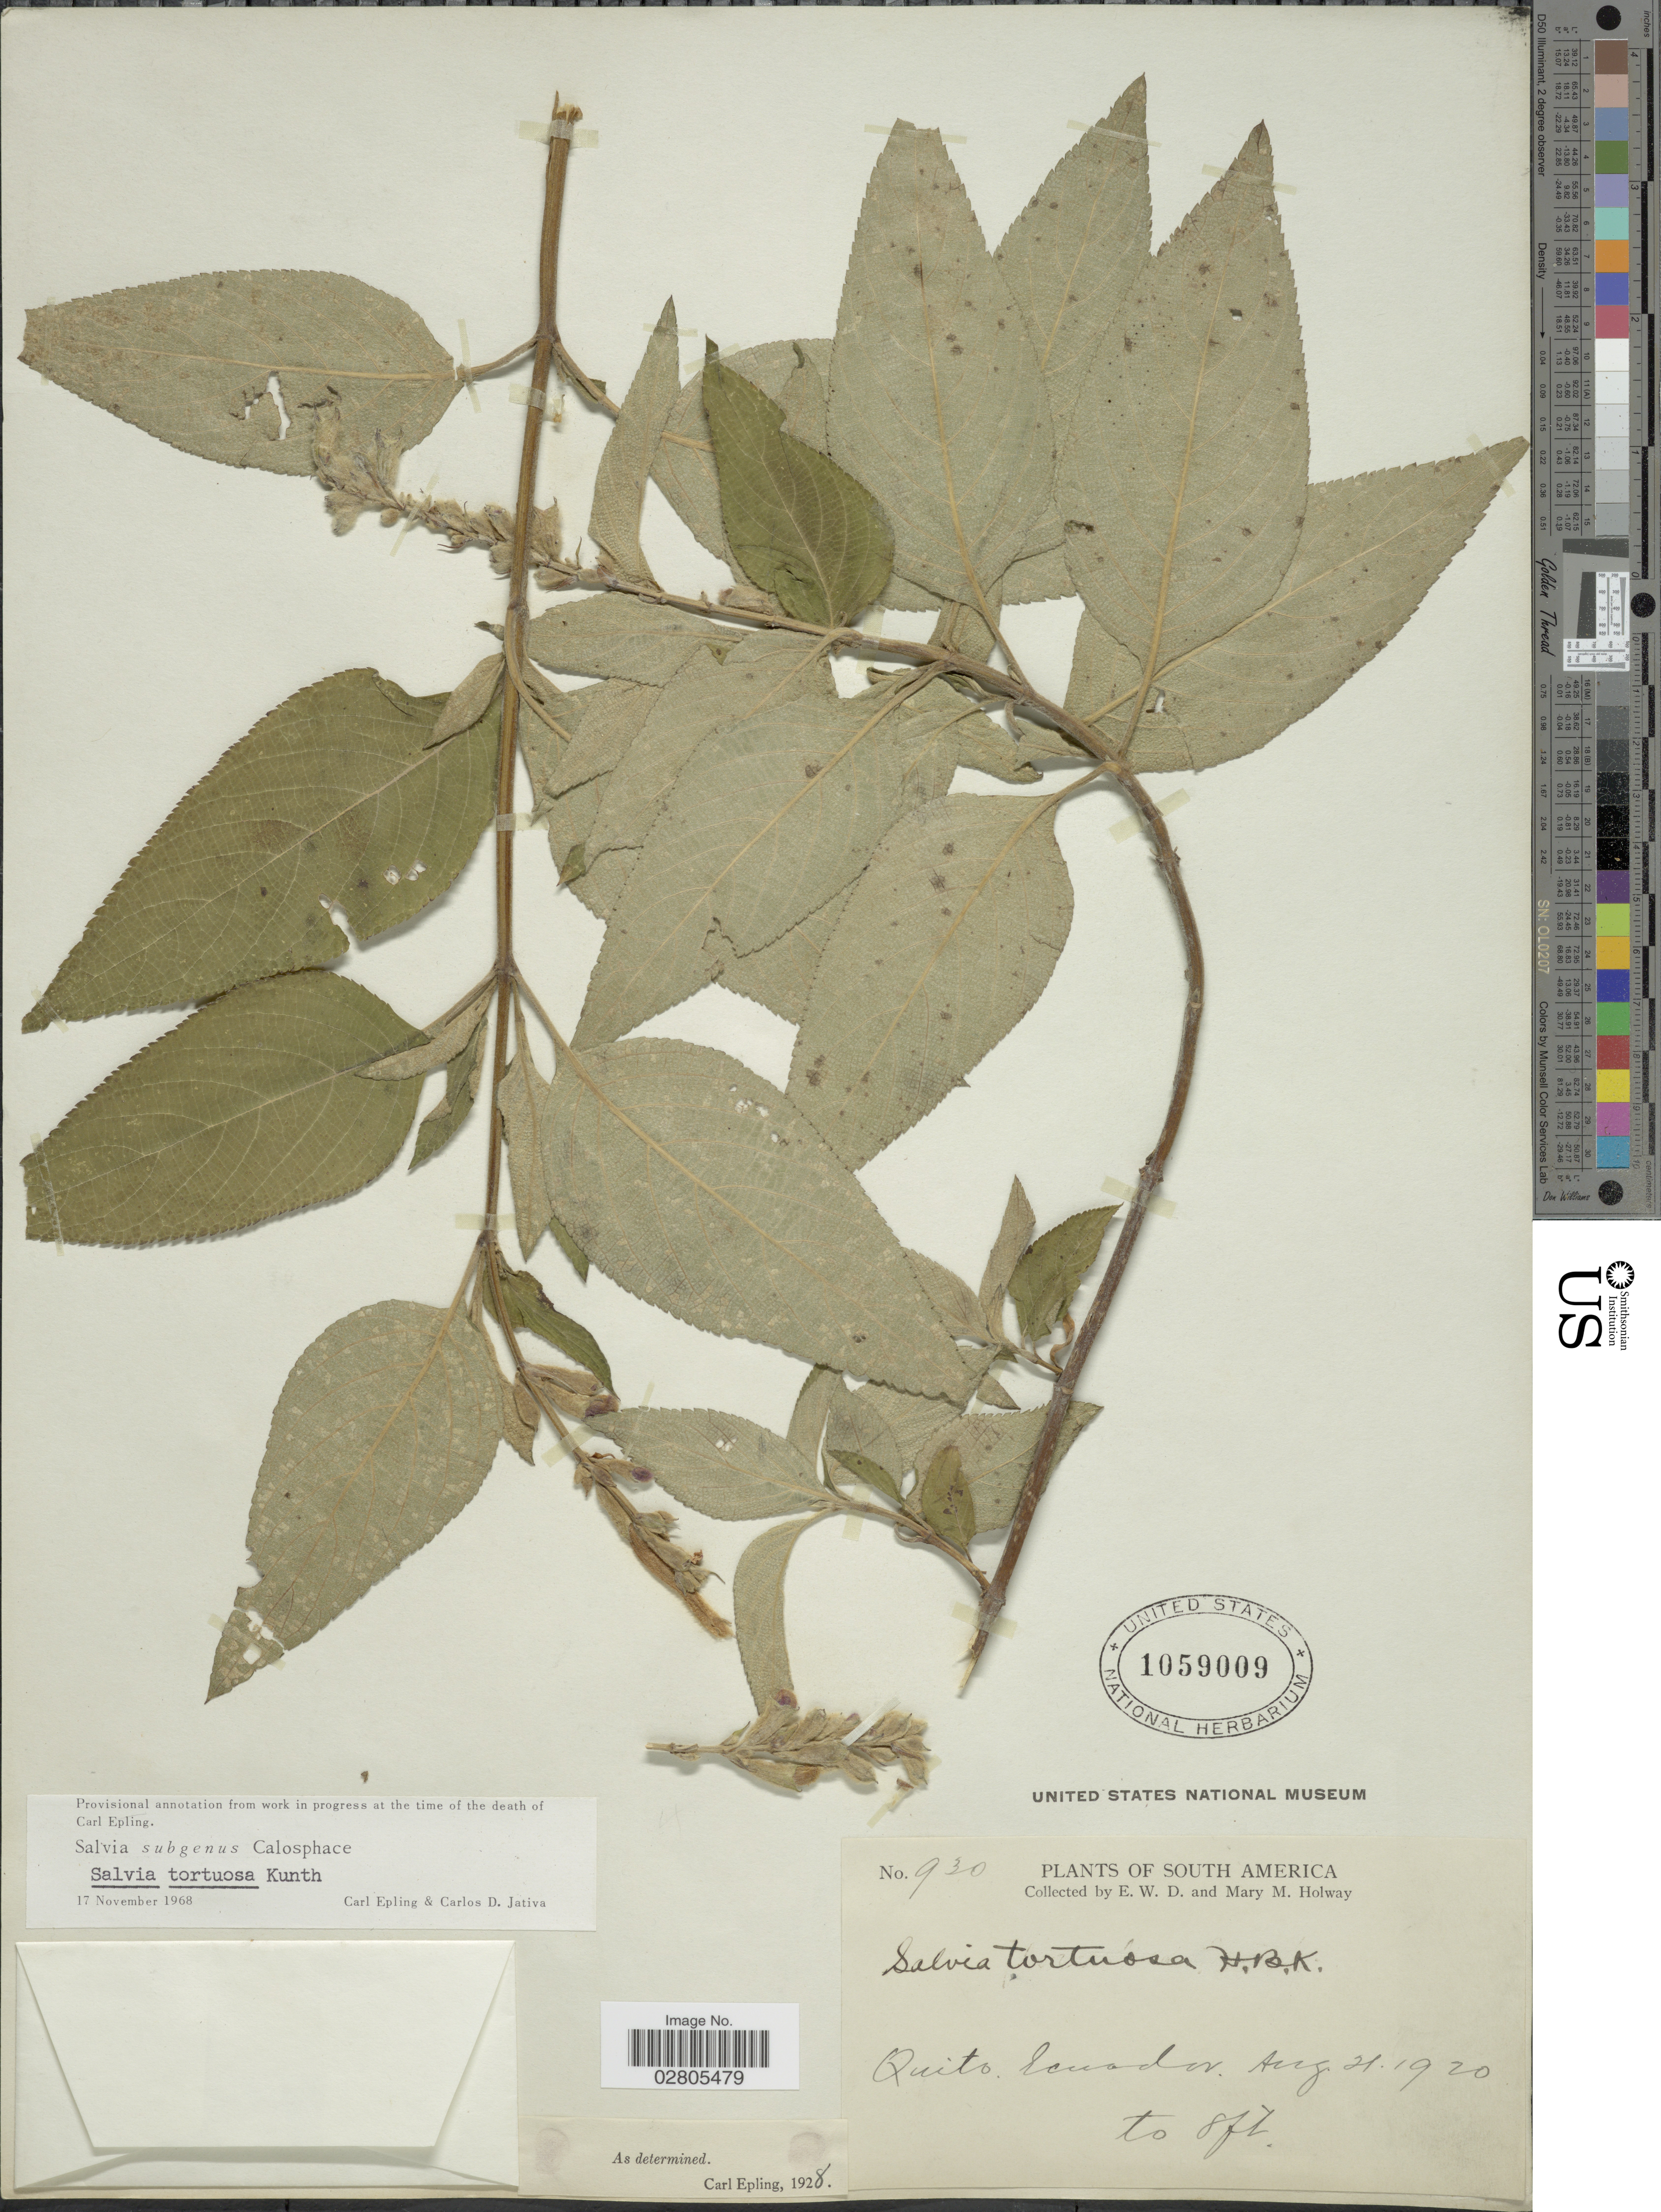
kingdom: Plantae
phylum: Tracheophyta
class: Magnoliopsida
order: Lamiales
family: Lamiaceae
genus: Salvia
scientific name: Salvia tortuosa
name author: Kunth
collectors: E. W. D. Holway & M. M. Holway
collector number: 930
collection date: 1920-08-21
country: Ecuador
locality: Quito.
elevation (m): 2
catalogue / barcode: US 1059009